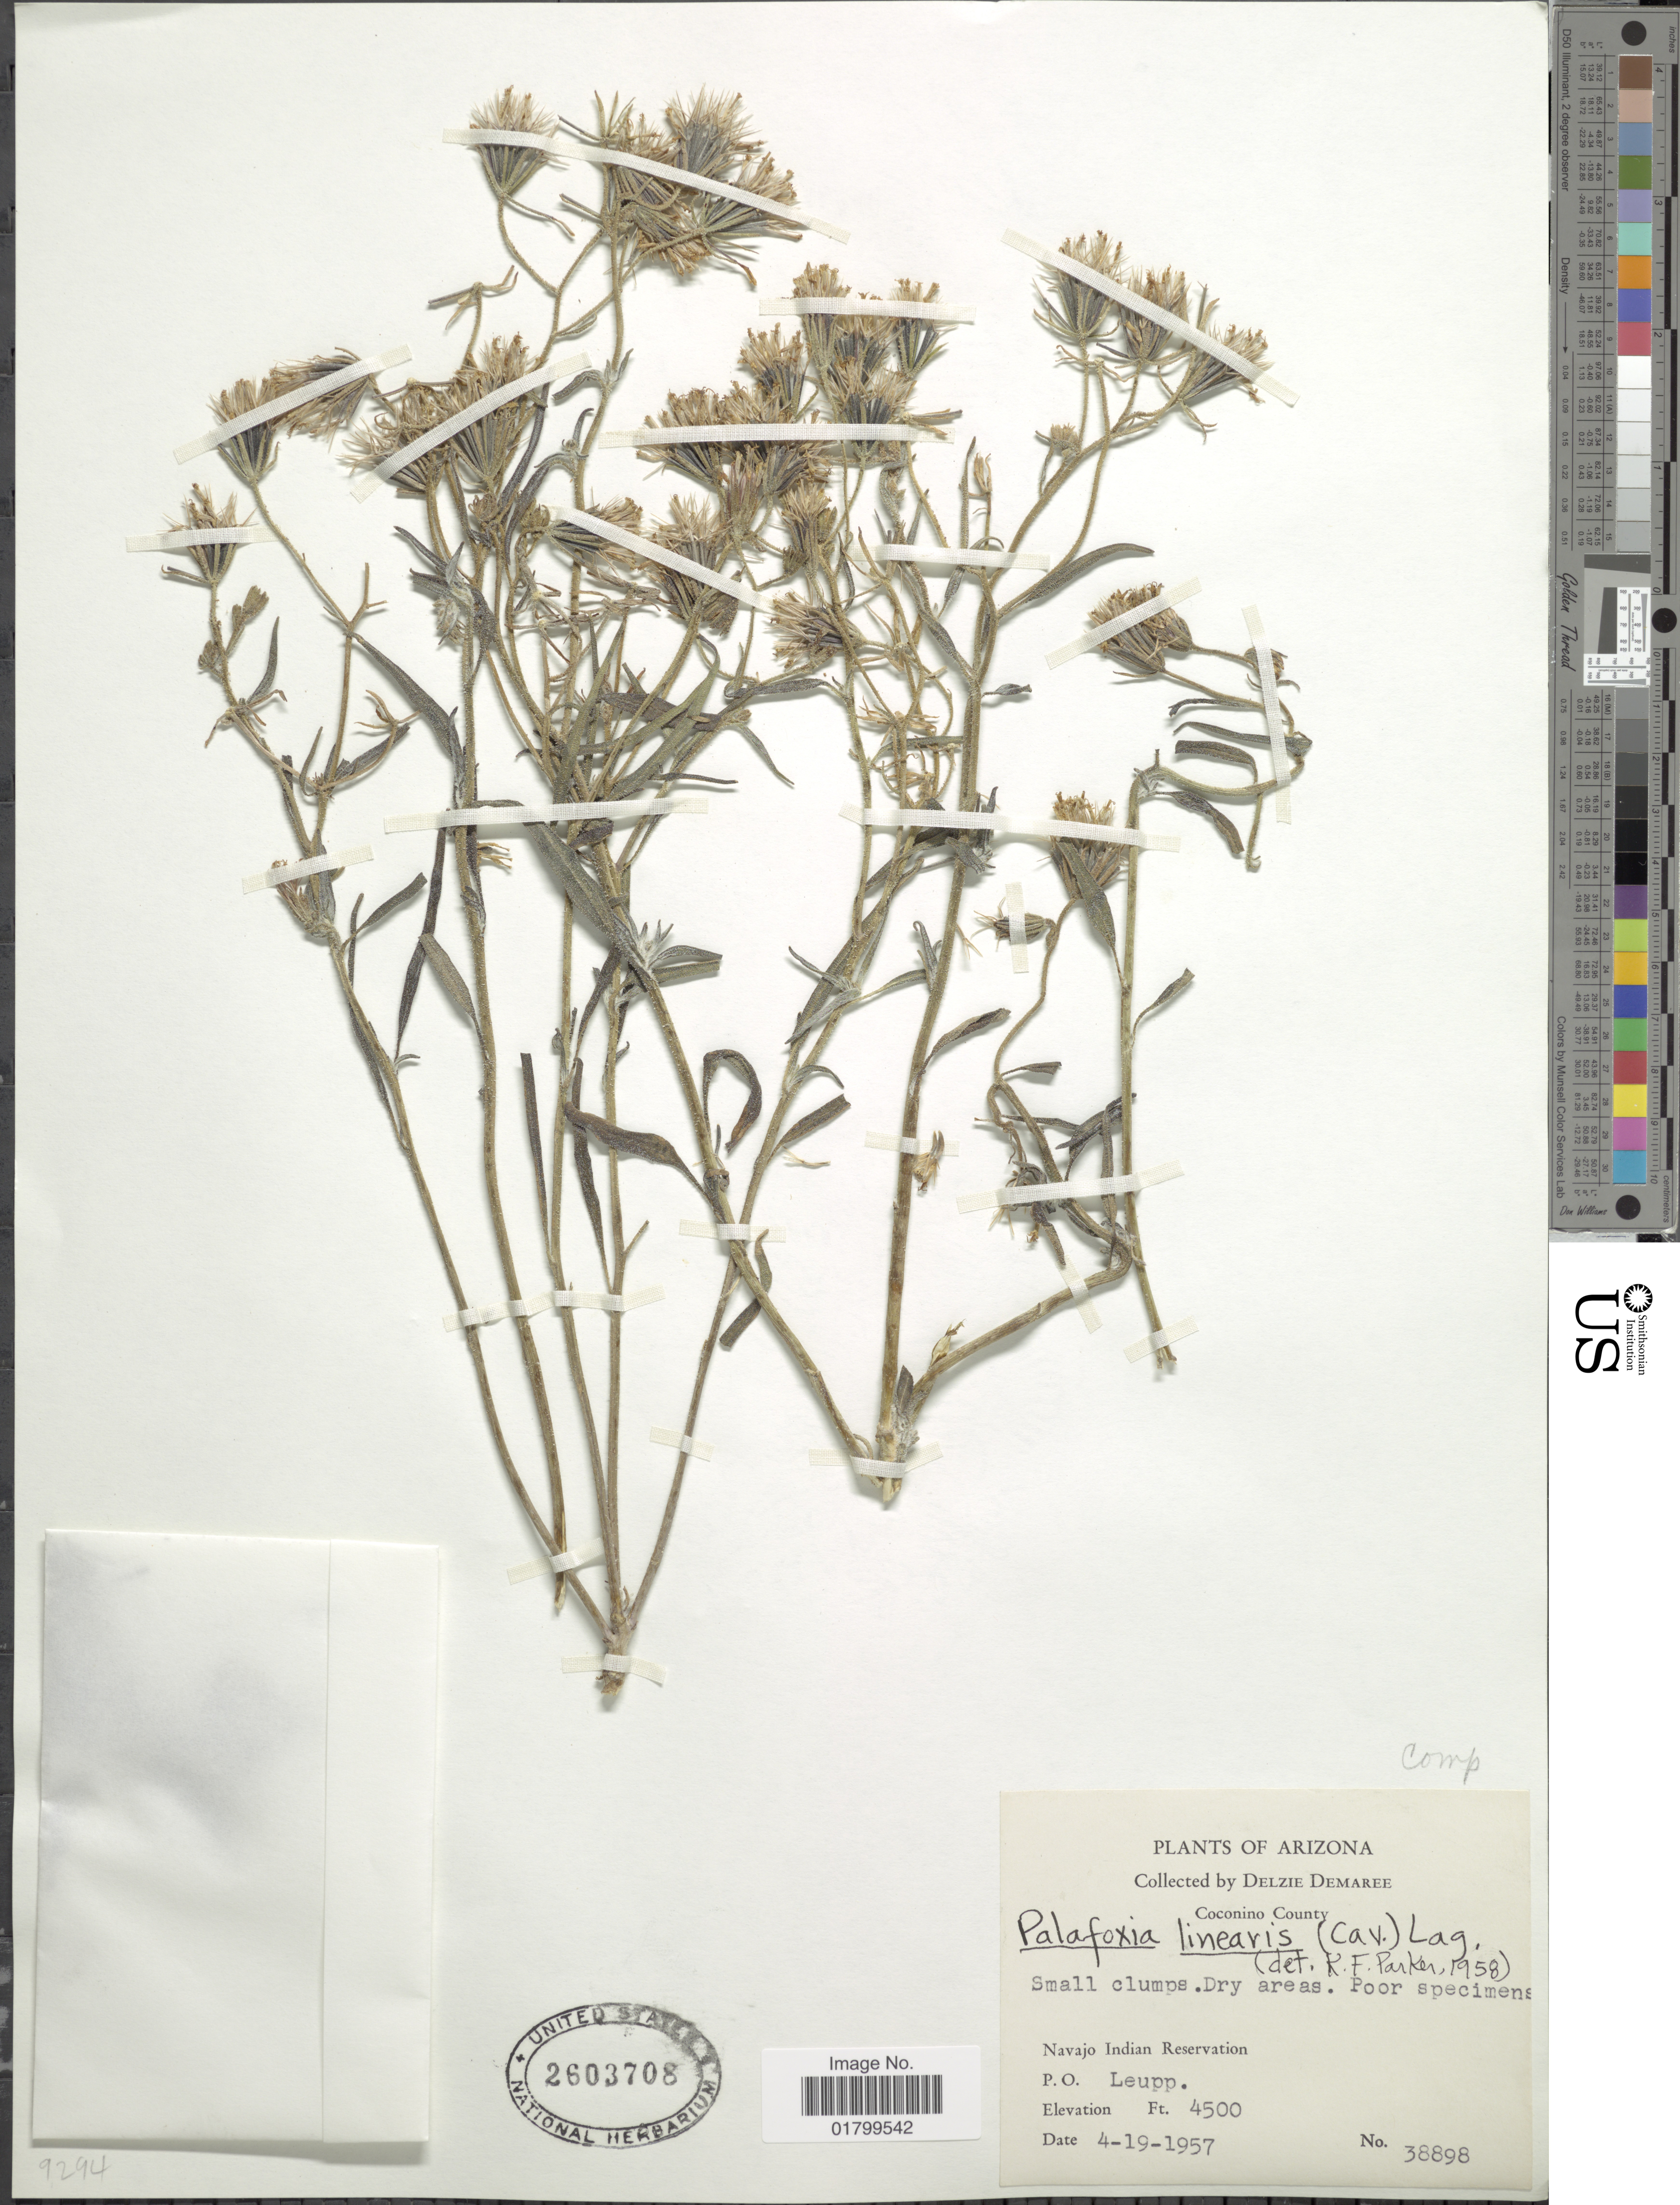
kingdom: Plantae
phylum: Tracheophyta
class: Magnoliopsida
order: Asterales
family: Asteraceae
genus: Palafoxia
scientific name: Palafoxia arida var. arida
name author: B.L. Turner & M.I. Morris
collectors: D. Demaree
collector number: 38898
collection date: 1957-04-19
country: United States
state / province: Arizona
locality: Coconino County, Navajo Indian Reservation, P.O. Leupp.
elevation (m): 1372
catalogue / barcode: US 2603708